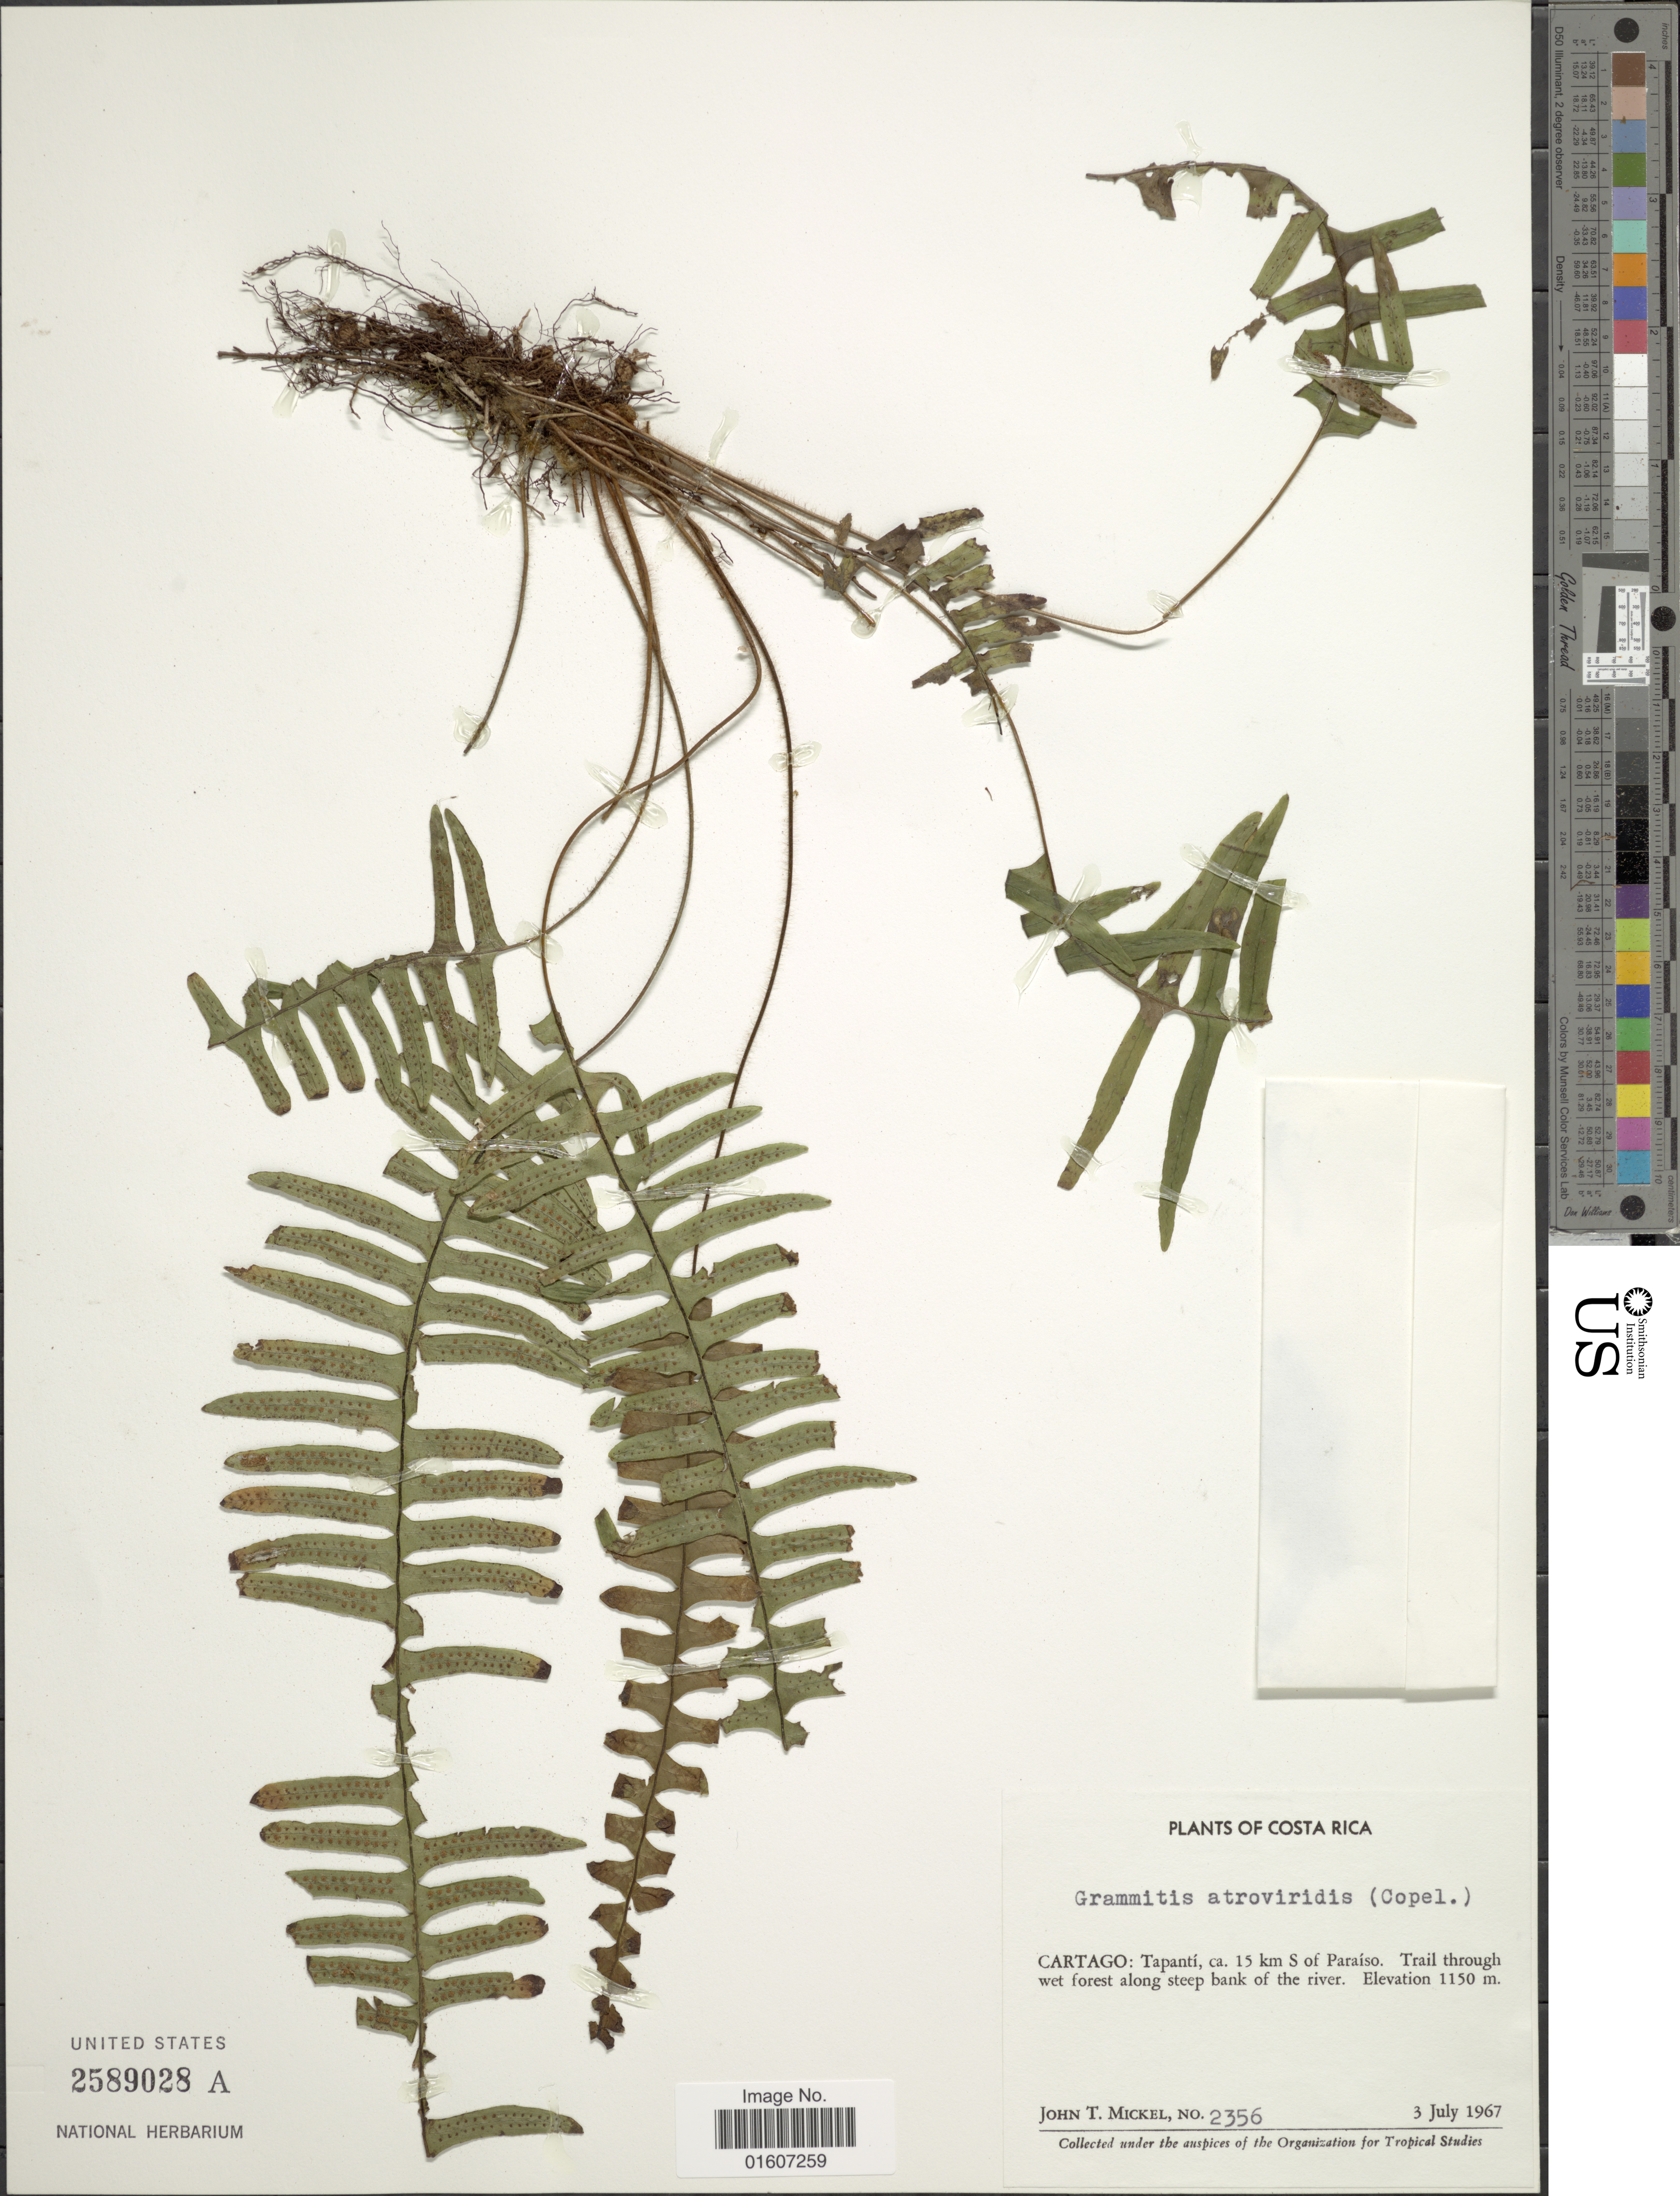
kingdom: Plantae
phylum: Tracheophyta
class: Polypodiopsida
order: Polypodiales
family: Polypodiaceae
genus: Terpsichore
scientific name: Terpsichore atroviridis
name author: (Copel.) A.R. Sm.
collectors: J. T. Mickel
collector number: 2356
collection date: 1967-07-03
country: Costa Rica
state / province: Cartago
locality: Tapanti, ca. 15 km S of Paraíso. Trail through wet forest along steep bank of the river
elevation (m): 1150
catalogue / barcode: US 2589028A